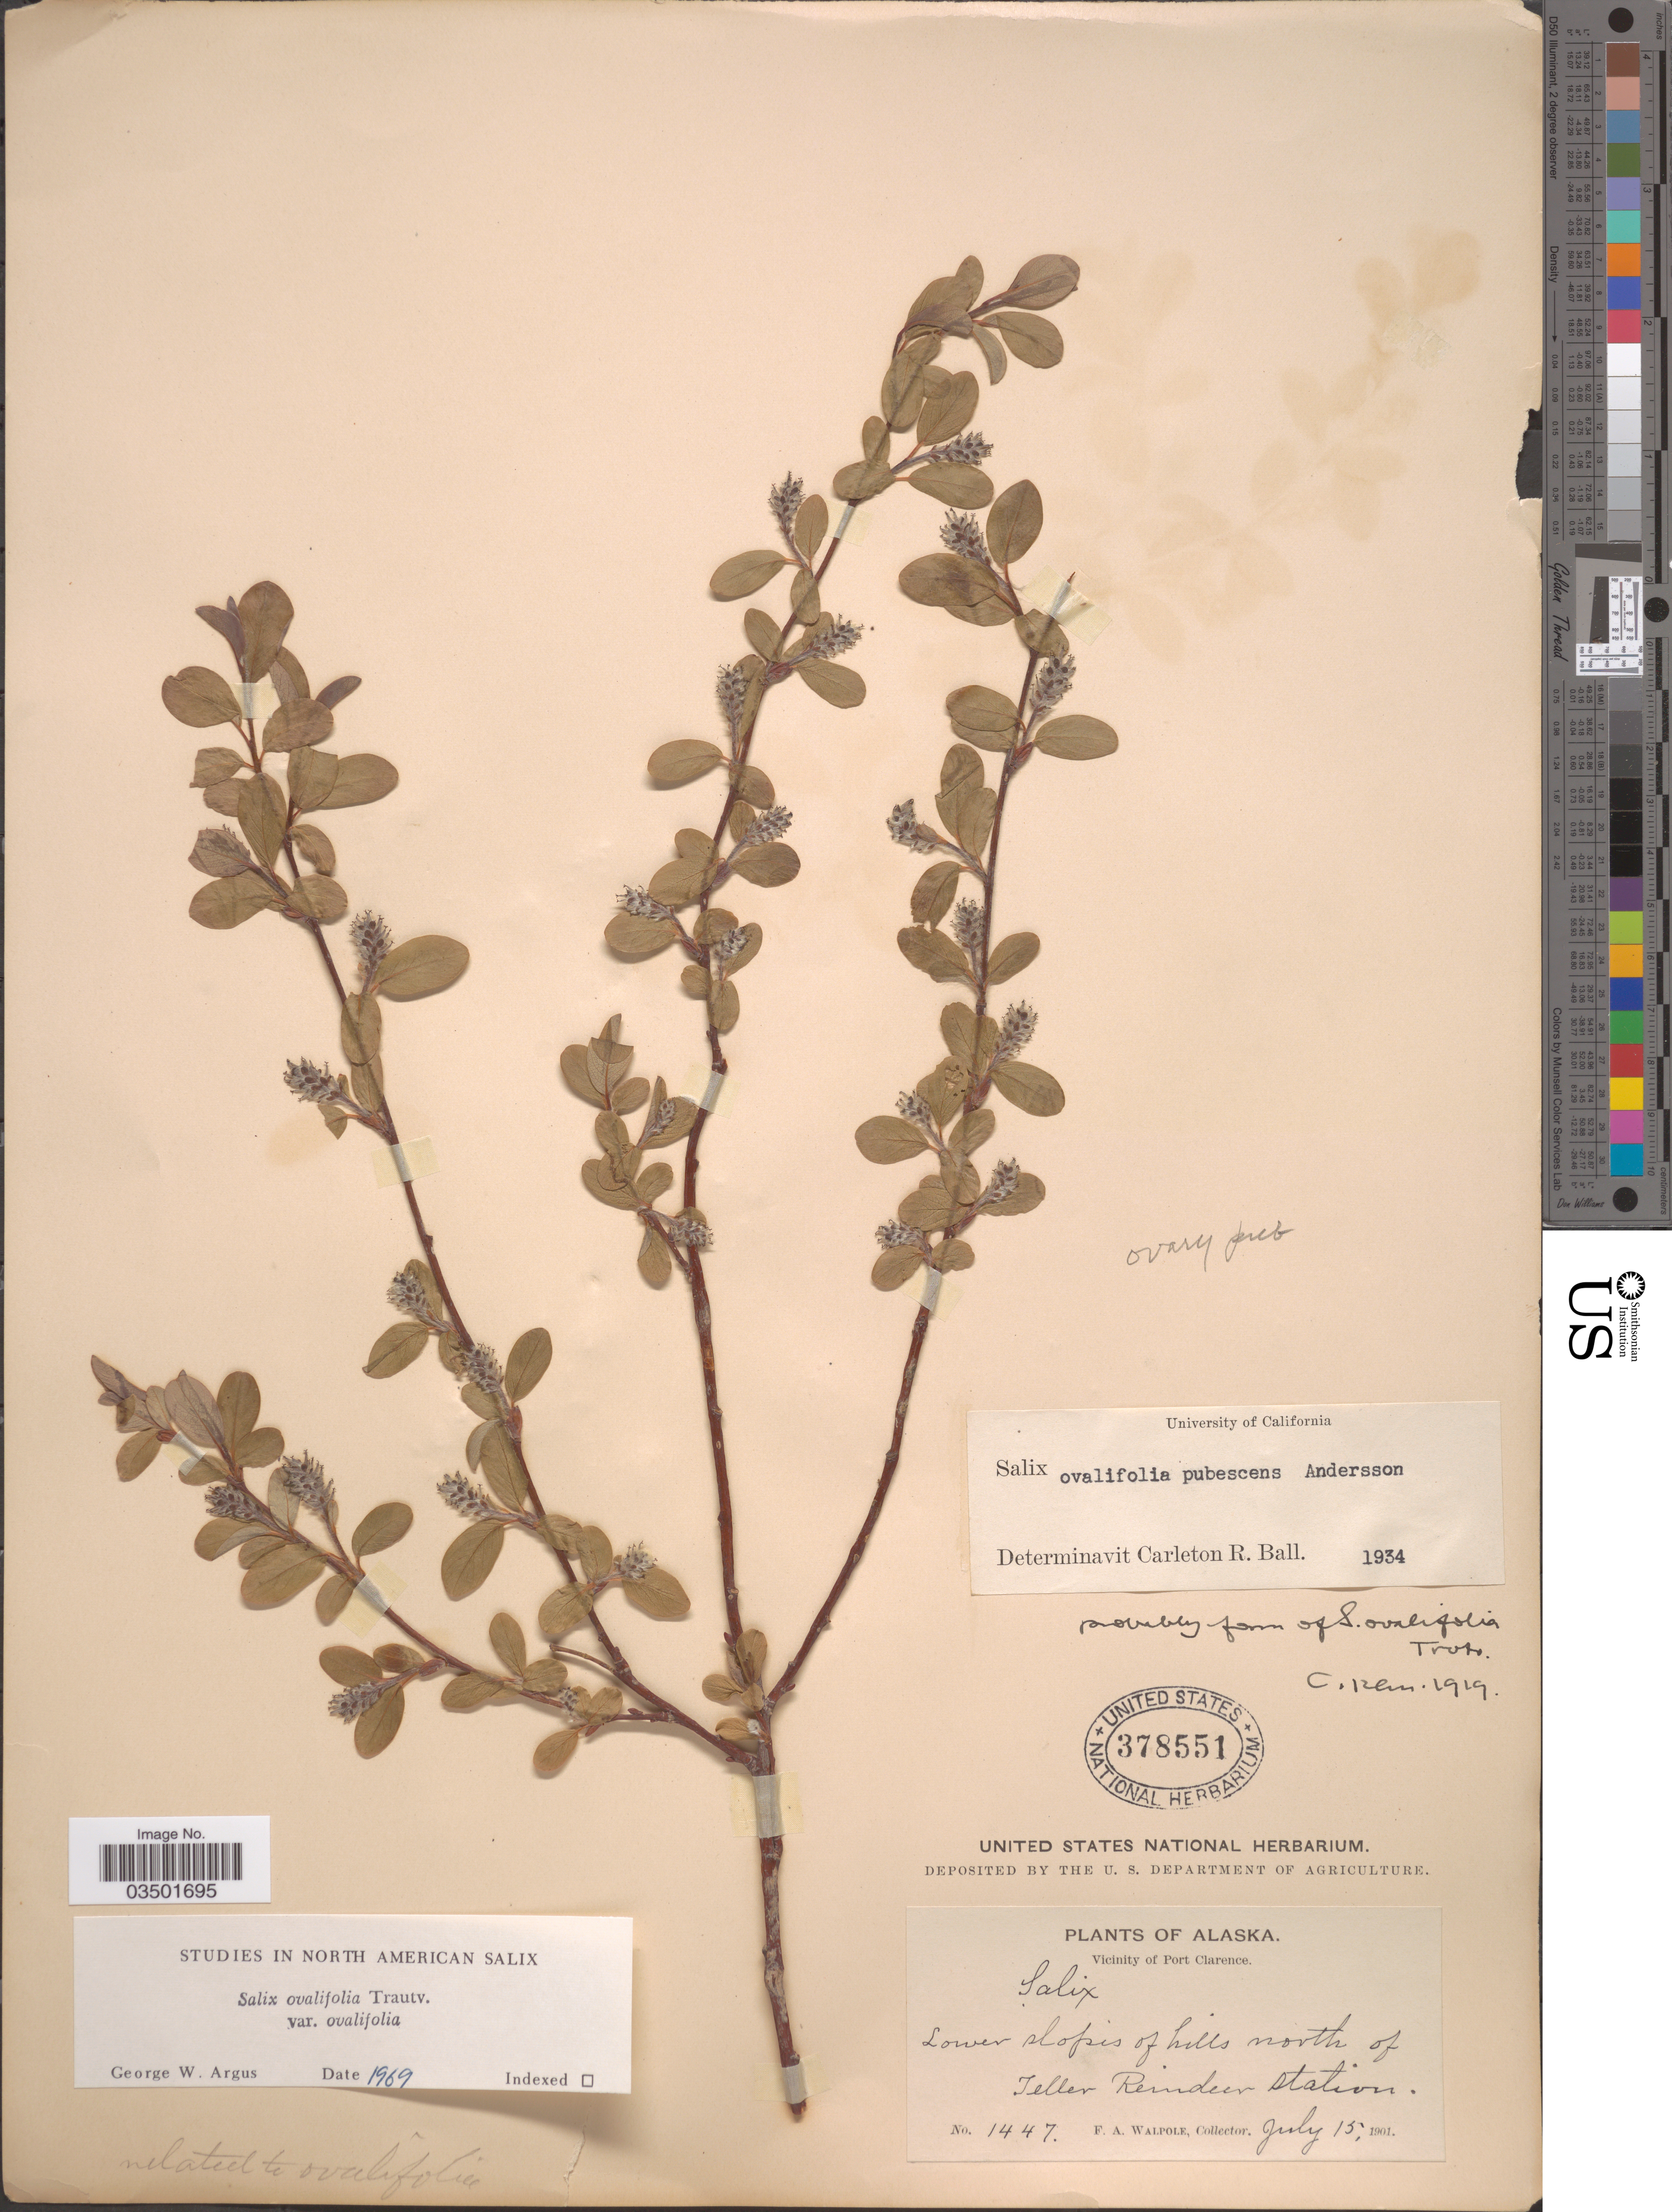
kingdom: Plantae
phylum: Tracheophyta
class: Magnoliopsida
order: Malpighiales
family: Salicaceae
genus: Salix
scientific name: Salix ovalifolia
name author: Trautv.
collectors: F. Walpole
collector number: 1447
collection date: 1901-07-15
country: United States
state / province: Alaska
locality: Vicinity of Port Clarence. North of Teller Reindeer Station.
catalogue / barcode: US 378551